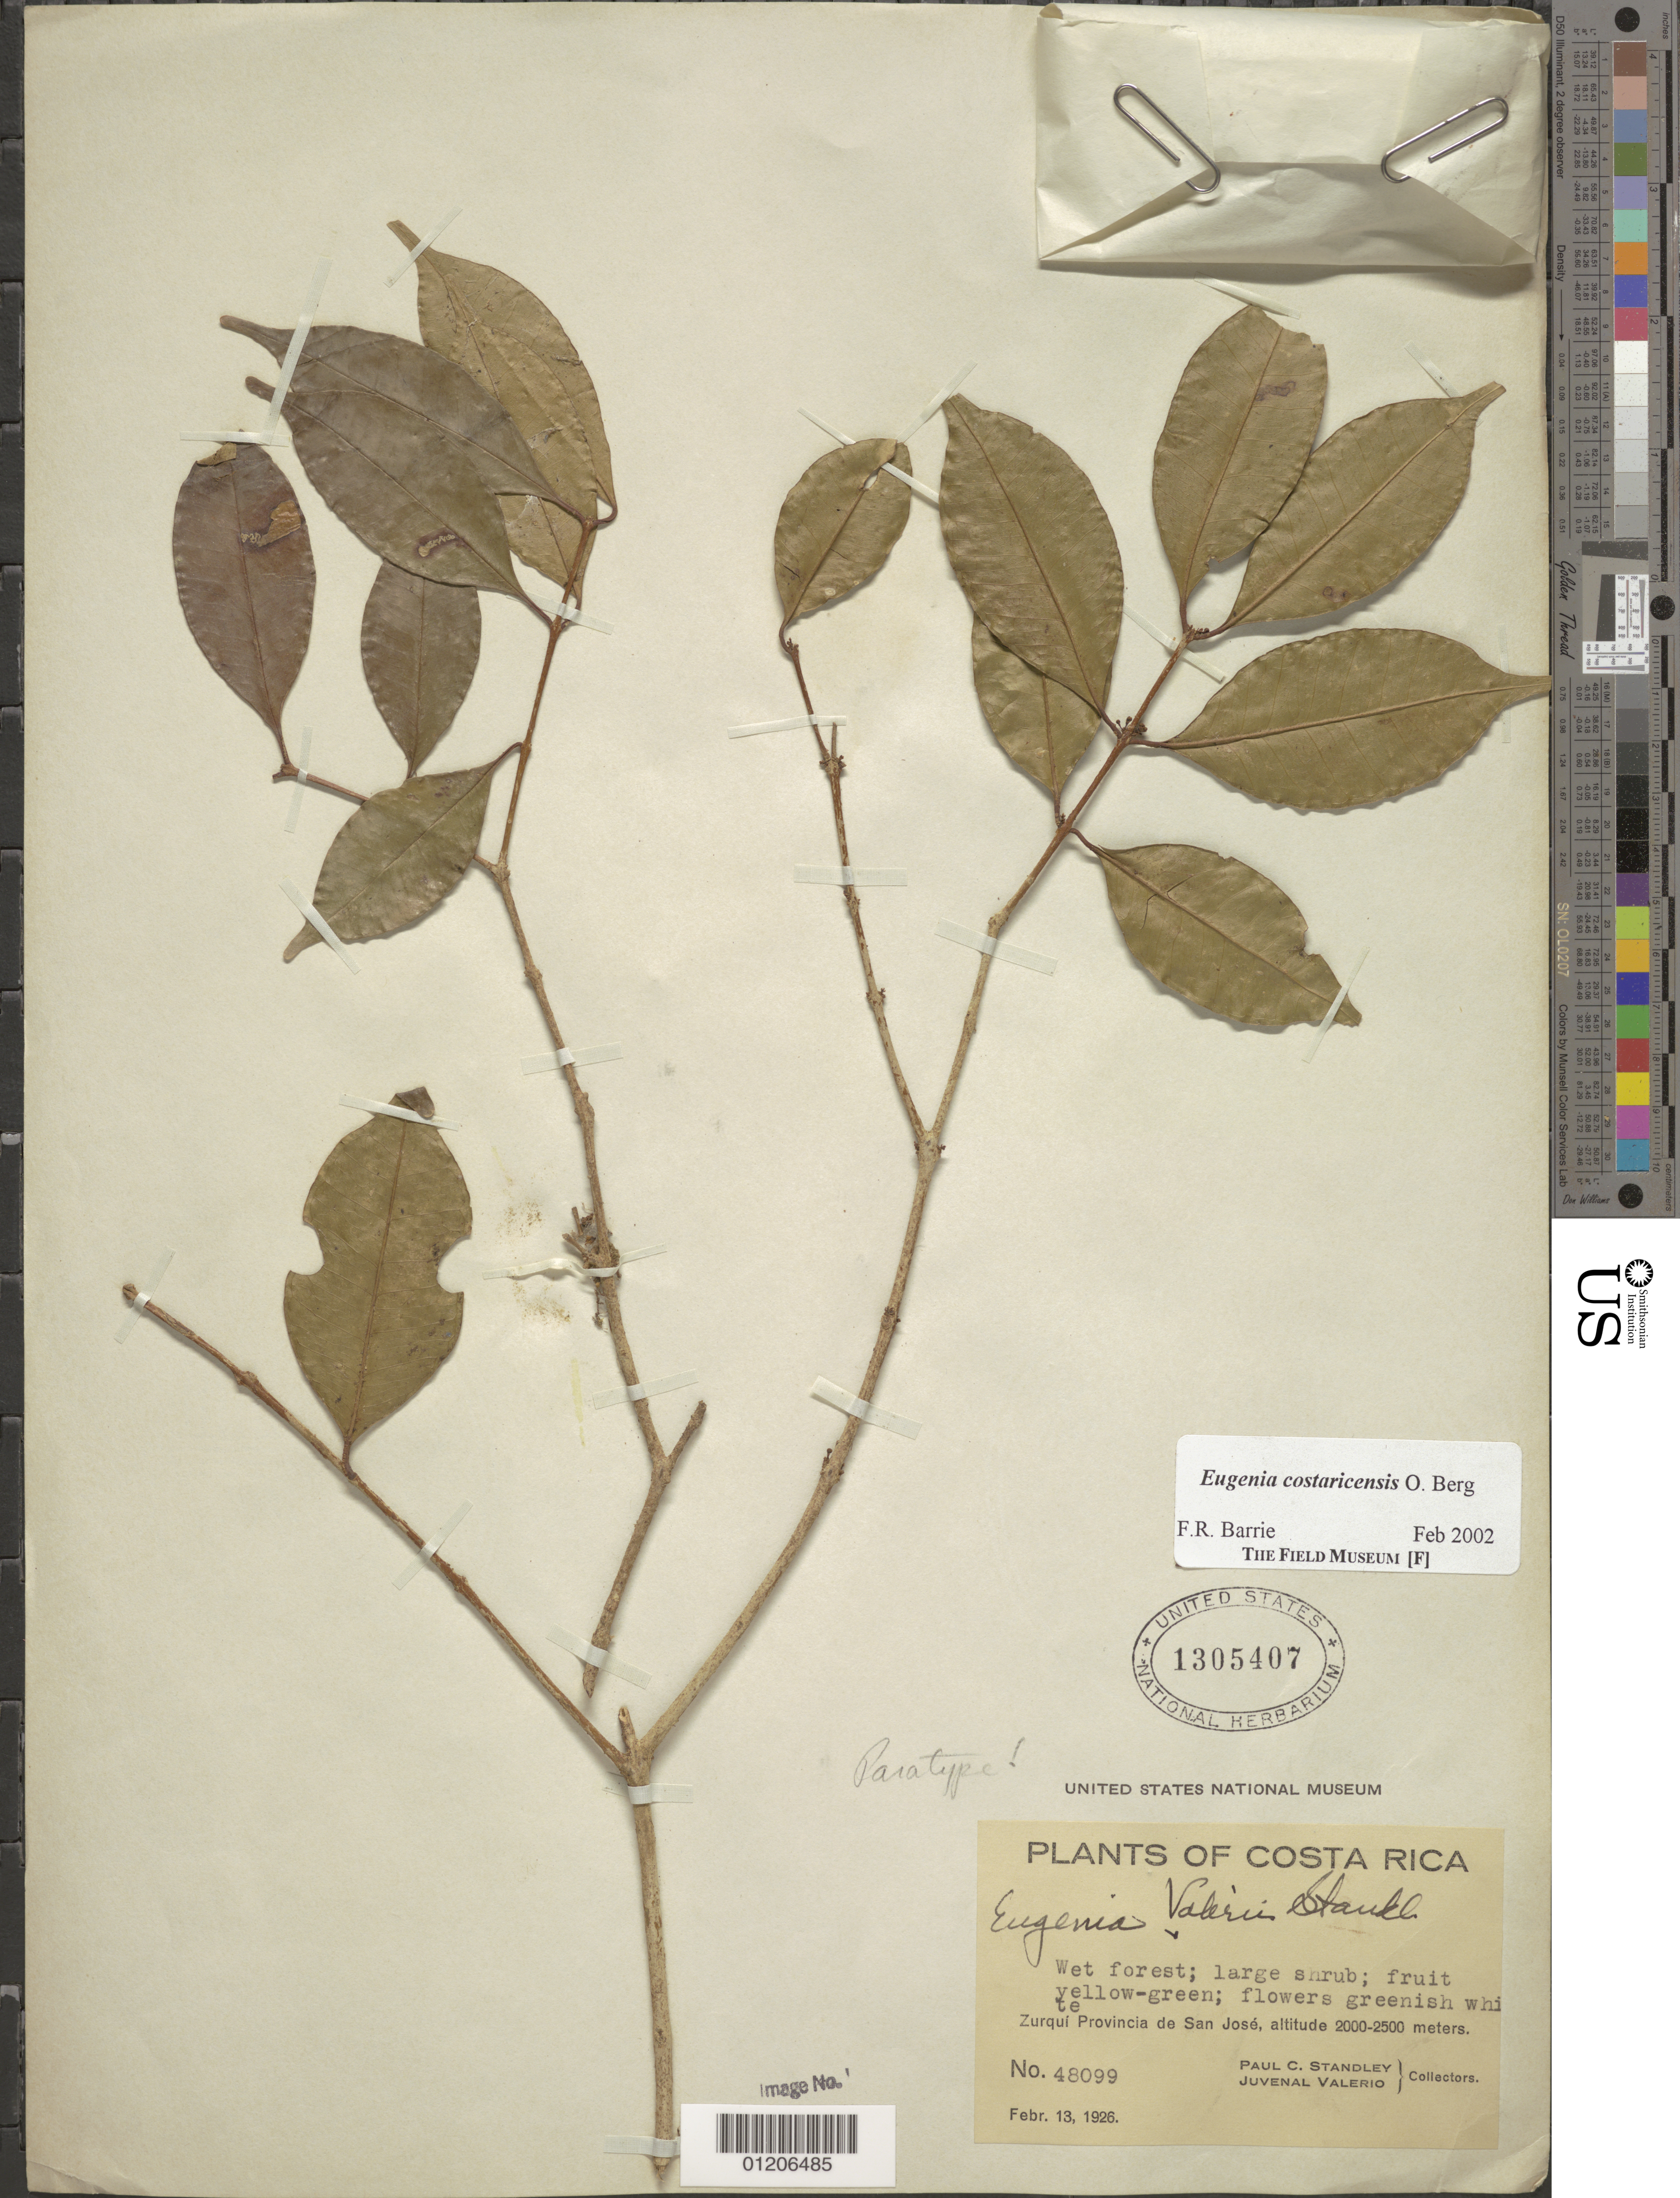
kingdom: Plantae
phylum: Tracheophyta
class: Magnoliopsida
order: Myrtales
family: Myrtaceae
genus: Eugenia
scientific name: Eugenia costaricensis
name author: O. Berg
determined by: Barrie, F. R.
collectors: P. C. Standley & J. Valerio R.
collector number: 48099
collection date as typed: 13 Feb 1926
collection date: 1926-02-13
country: Costa Rica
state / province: San José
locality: Zurqui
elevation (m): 2000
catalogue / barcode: US 1305407